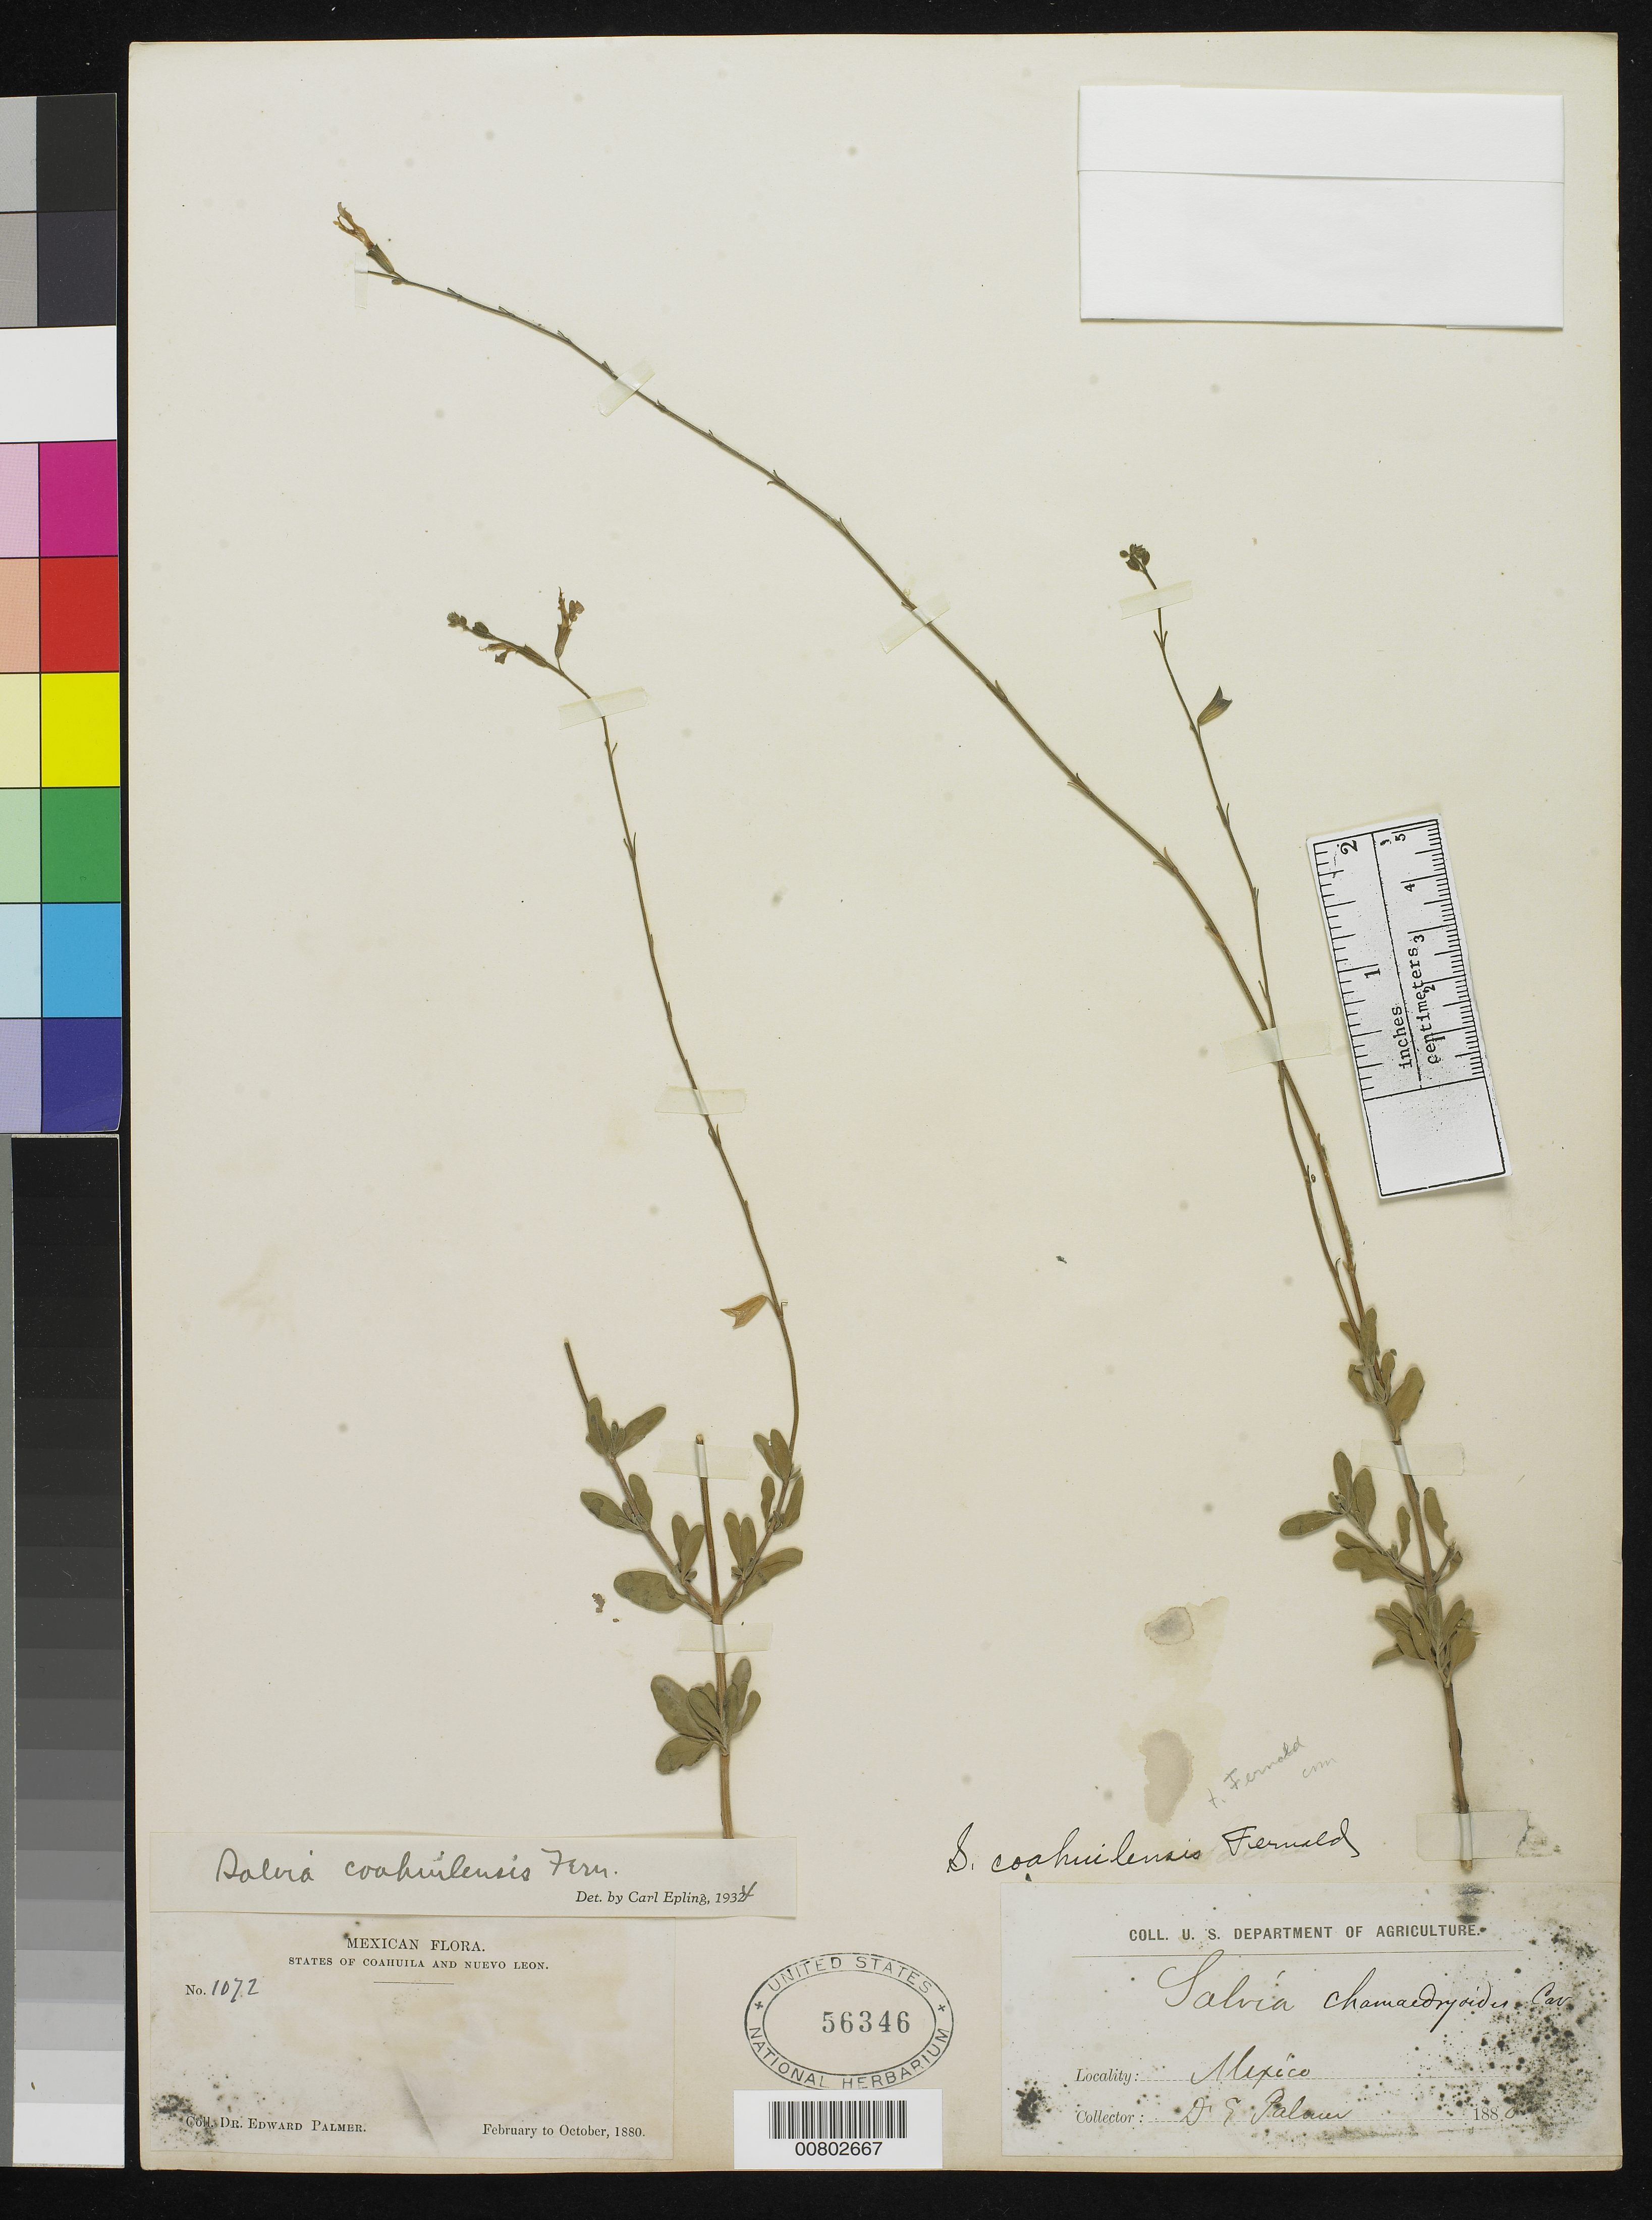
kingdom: Plantae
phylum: Tracheophyta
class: Magnoliopsida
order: Lamiales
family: Lamiaceae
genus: Salvia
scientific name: Salvia coahuilensis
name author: Fernald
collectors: E. Palmer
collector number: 1072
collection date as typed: Feb 1880 to -- Oct 1880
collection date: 1880-02/1880-10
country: Mexico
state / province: Coahuila / Nuevo León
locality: States of Coahuila and Nuevo León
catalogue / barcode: US 56346